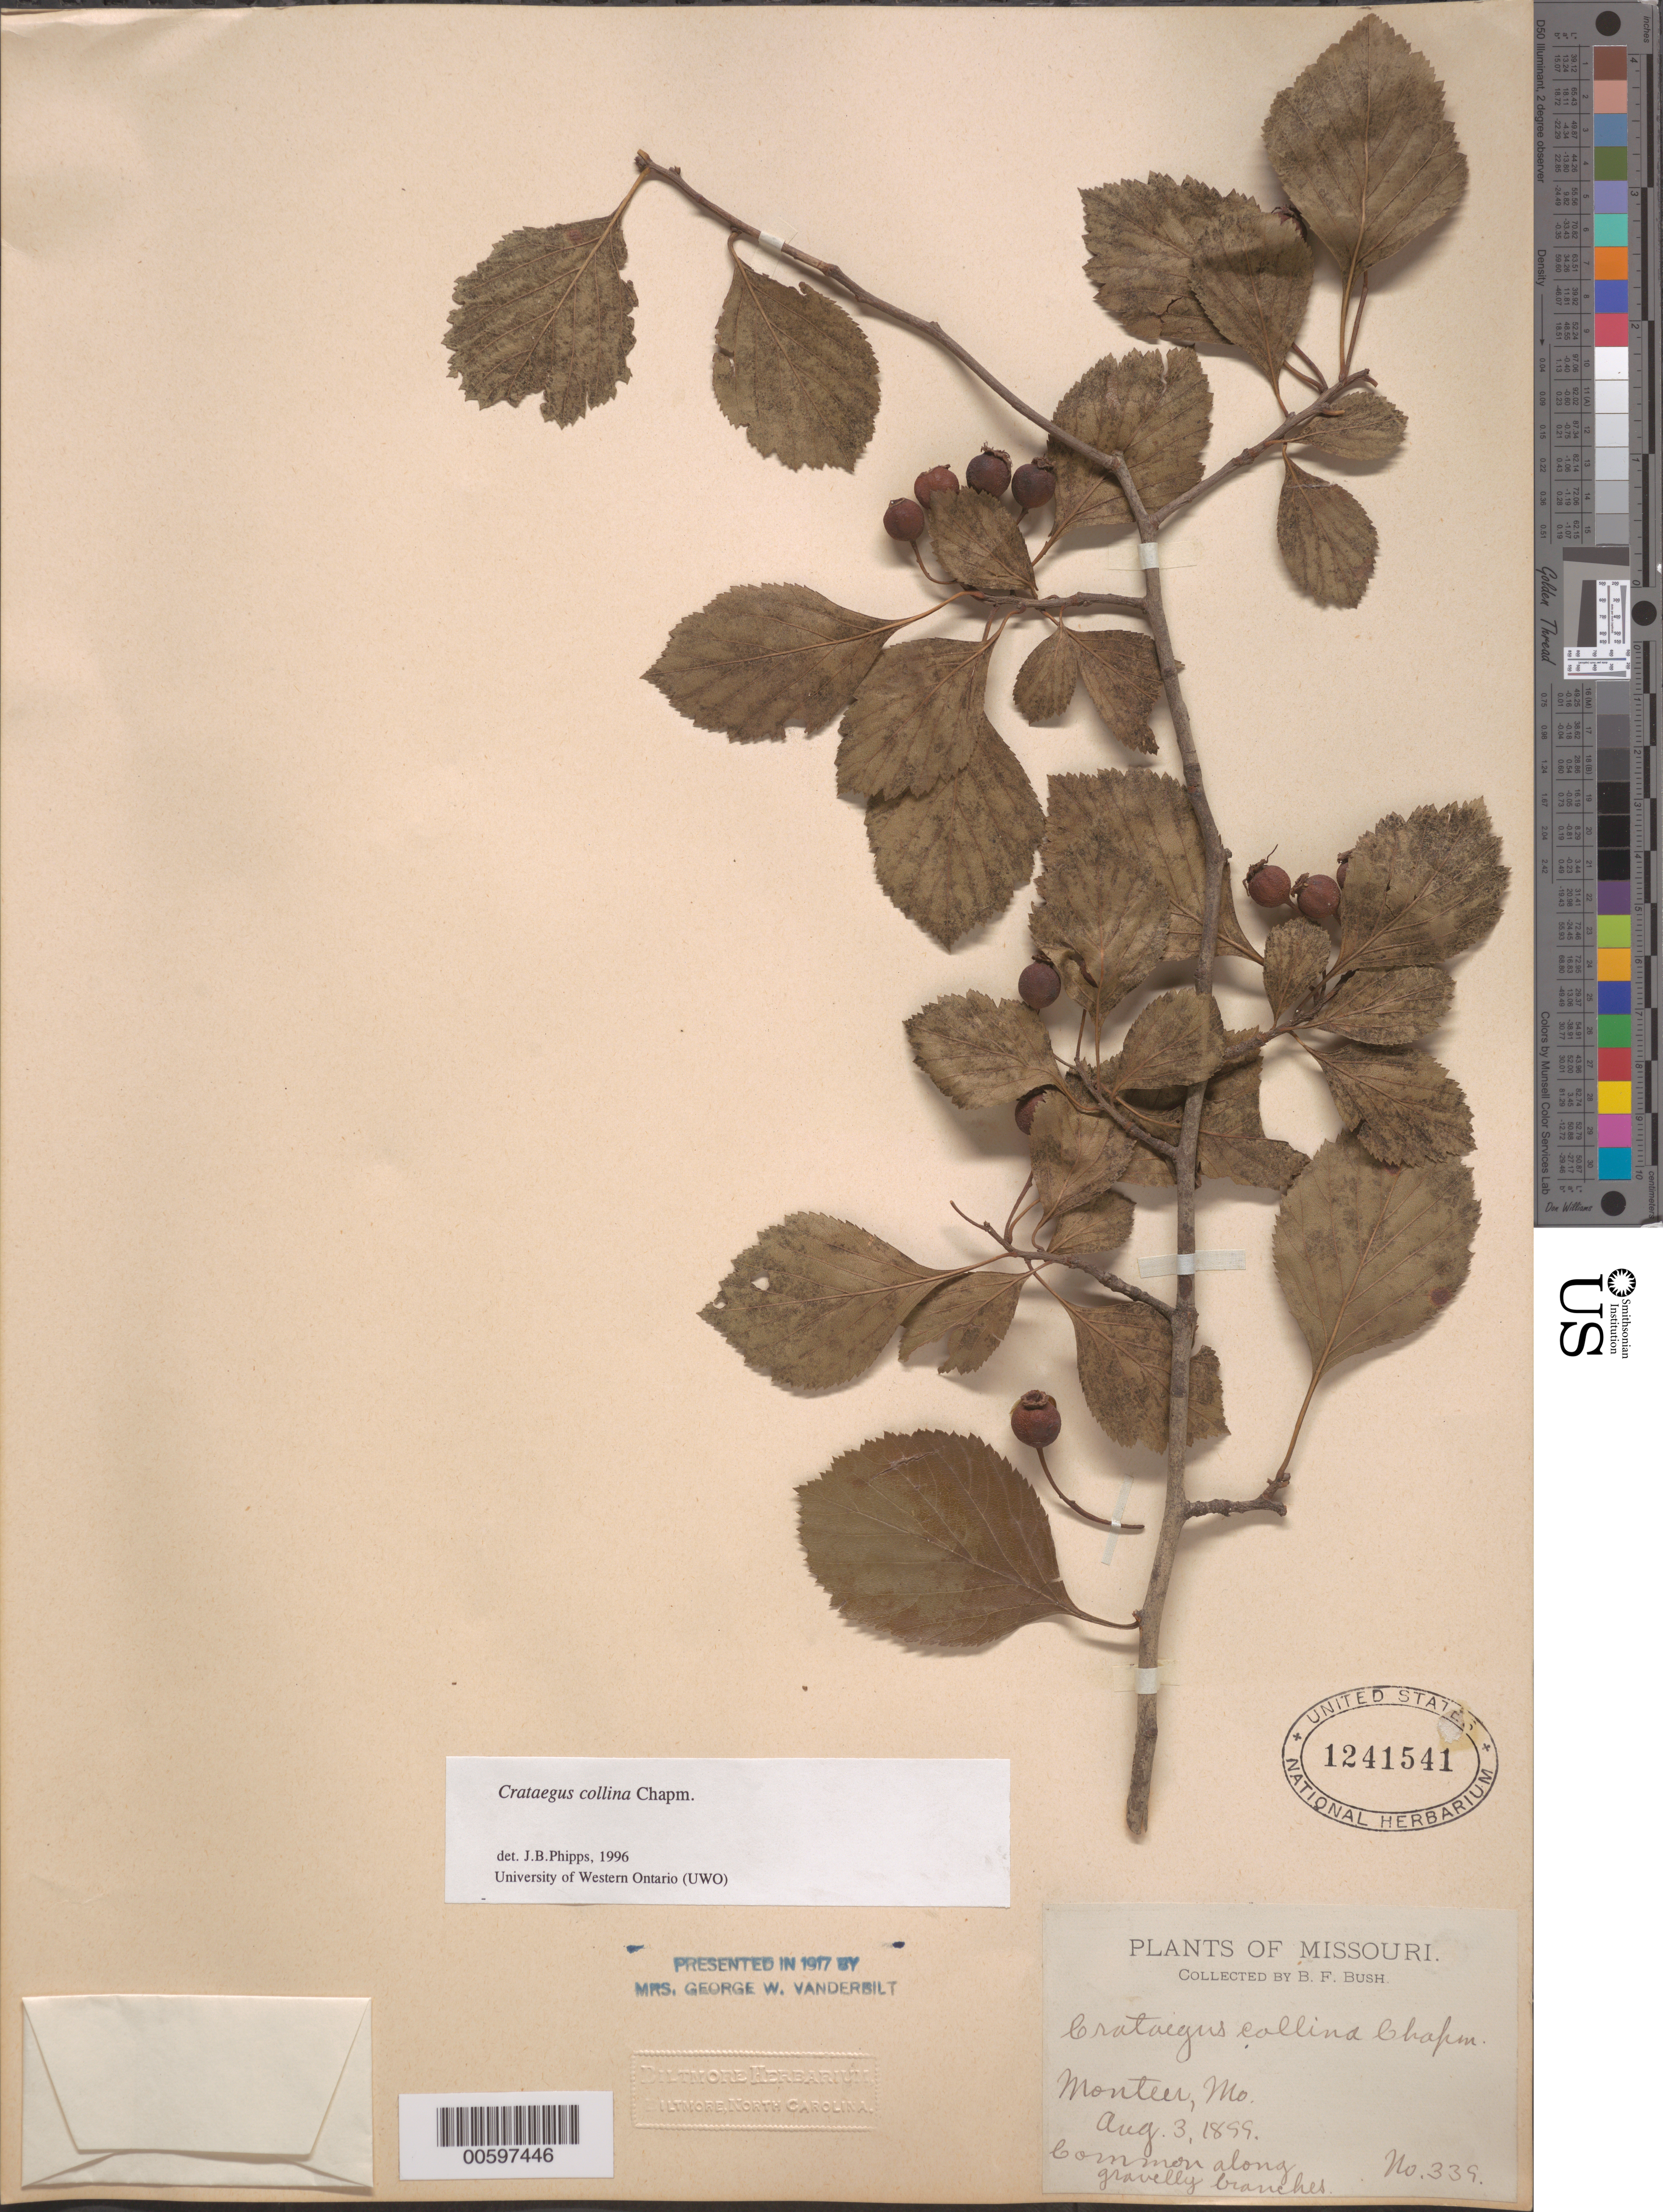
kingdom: Plantae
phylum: Tracheophyta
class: Magnoliopsida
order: Rosales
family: Rosaceae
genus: Crataegus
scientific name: Crataegus collina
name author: Chapm.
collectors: B. F. Bush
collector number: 339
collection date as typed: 03 Aug 1899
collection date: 1899-08-03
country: United States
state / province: Missouri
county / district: Shannon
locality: Monteer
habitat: Common along gravelly branches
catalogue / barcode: US 1241541